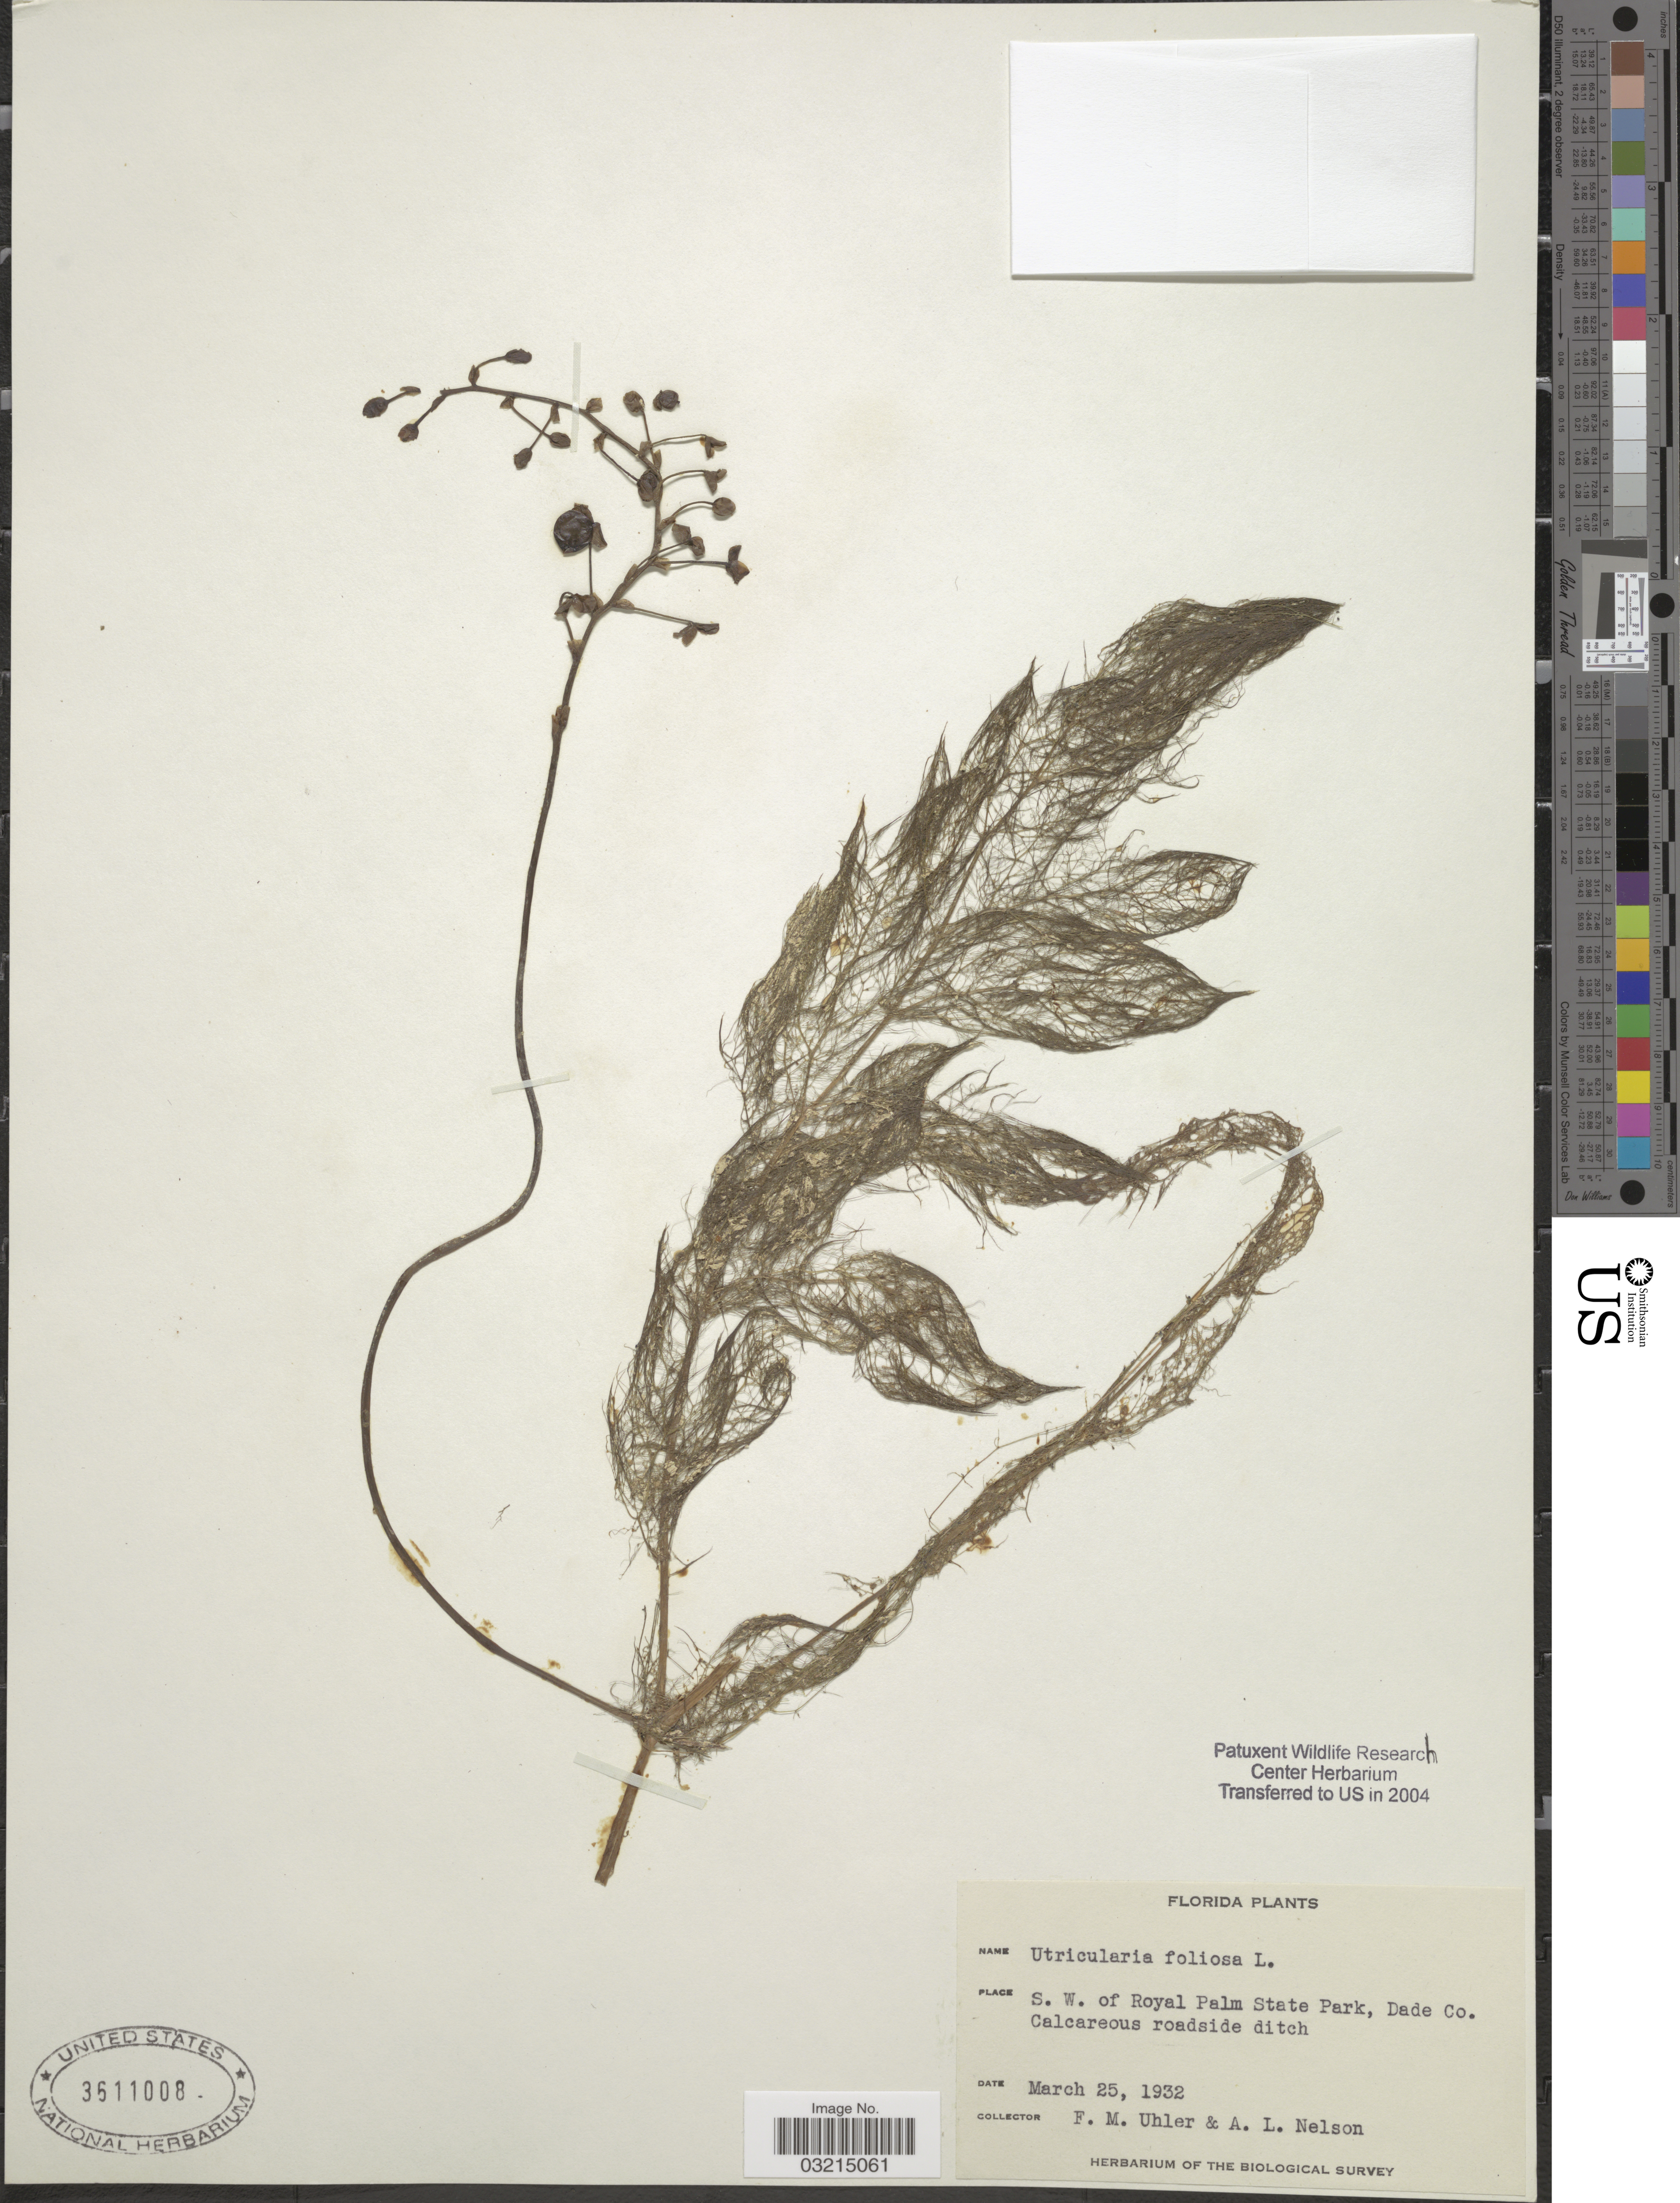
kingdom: Plantae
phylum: Tracheophyta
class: Magnoliopsida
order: Lamiales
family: Lentibulariaceae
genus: Utricularia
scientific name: Utricularia foliosa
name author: L.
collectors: F. M. Uhler & A. L. Nelson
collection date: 1932-03-25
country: United States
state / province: Florida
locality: S. W. of Royal Palm State Park, Dade Co.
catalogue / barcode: US 3611008